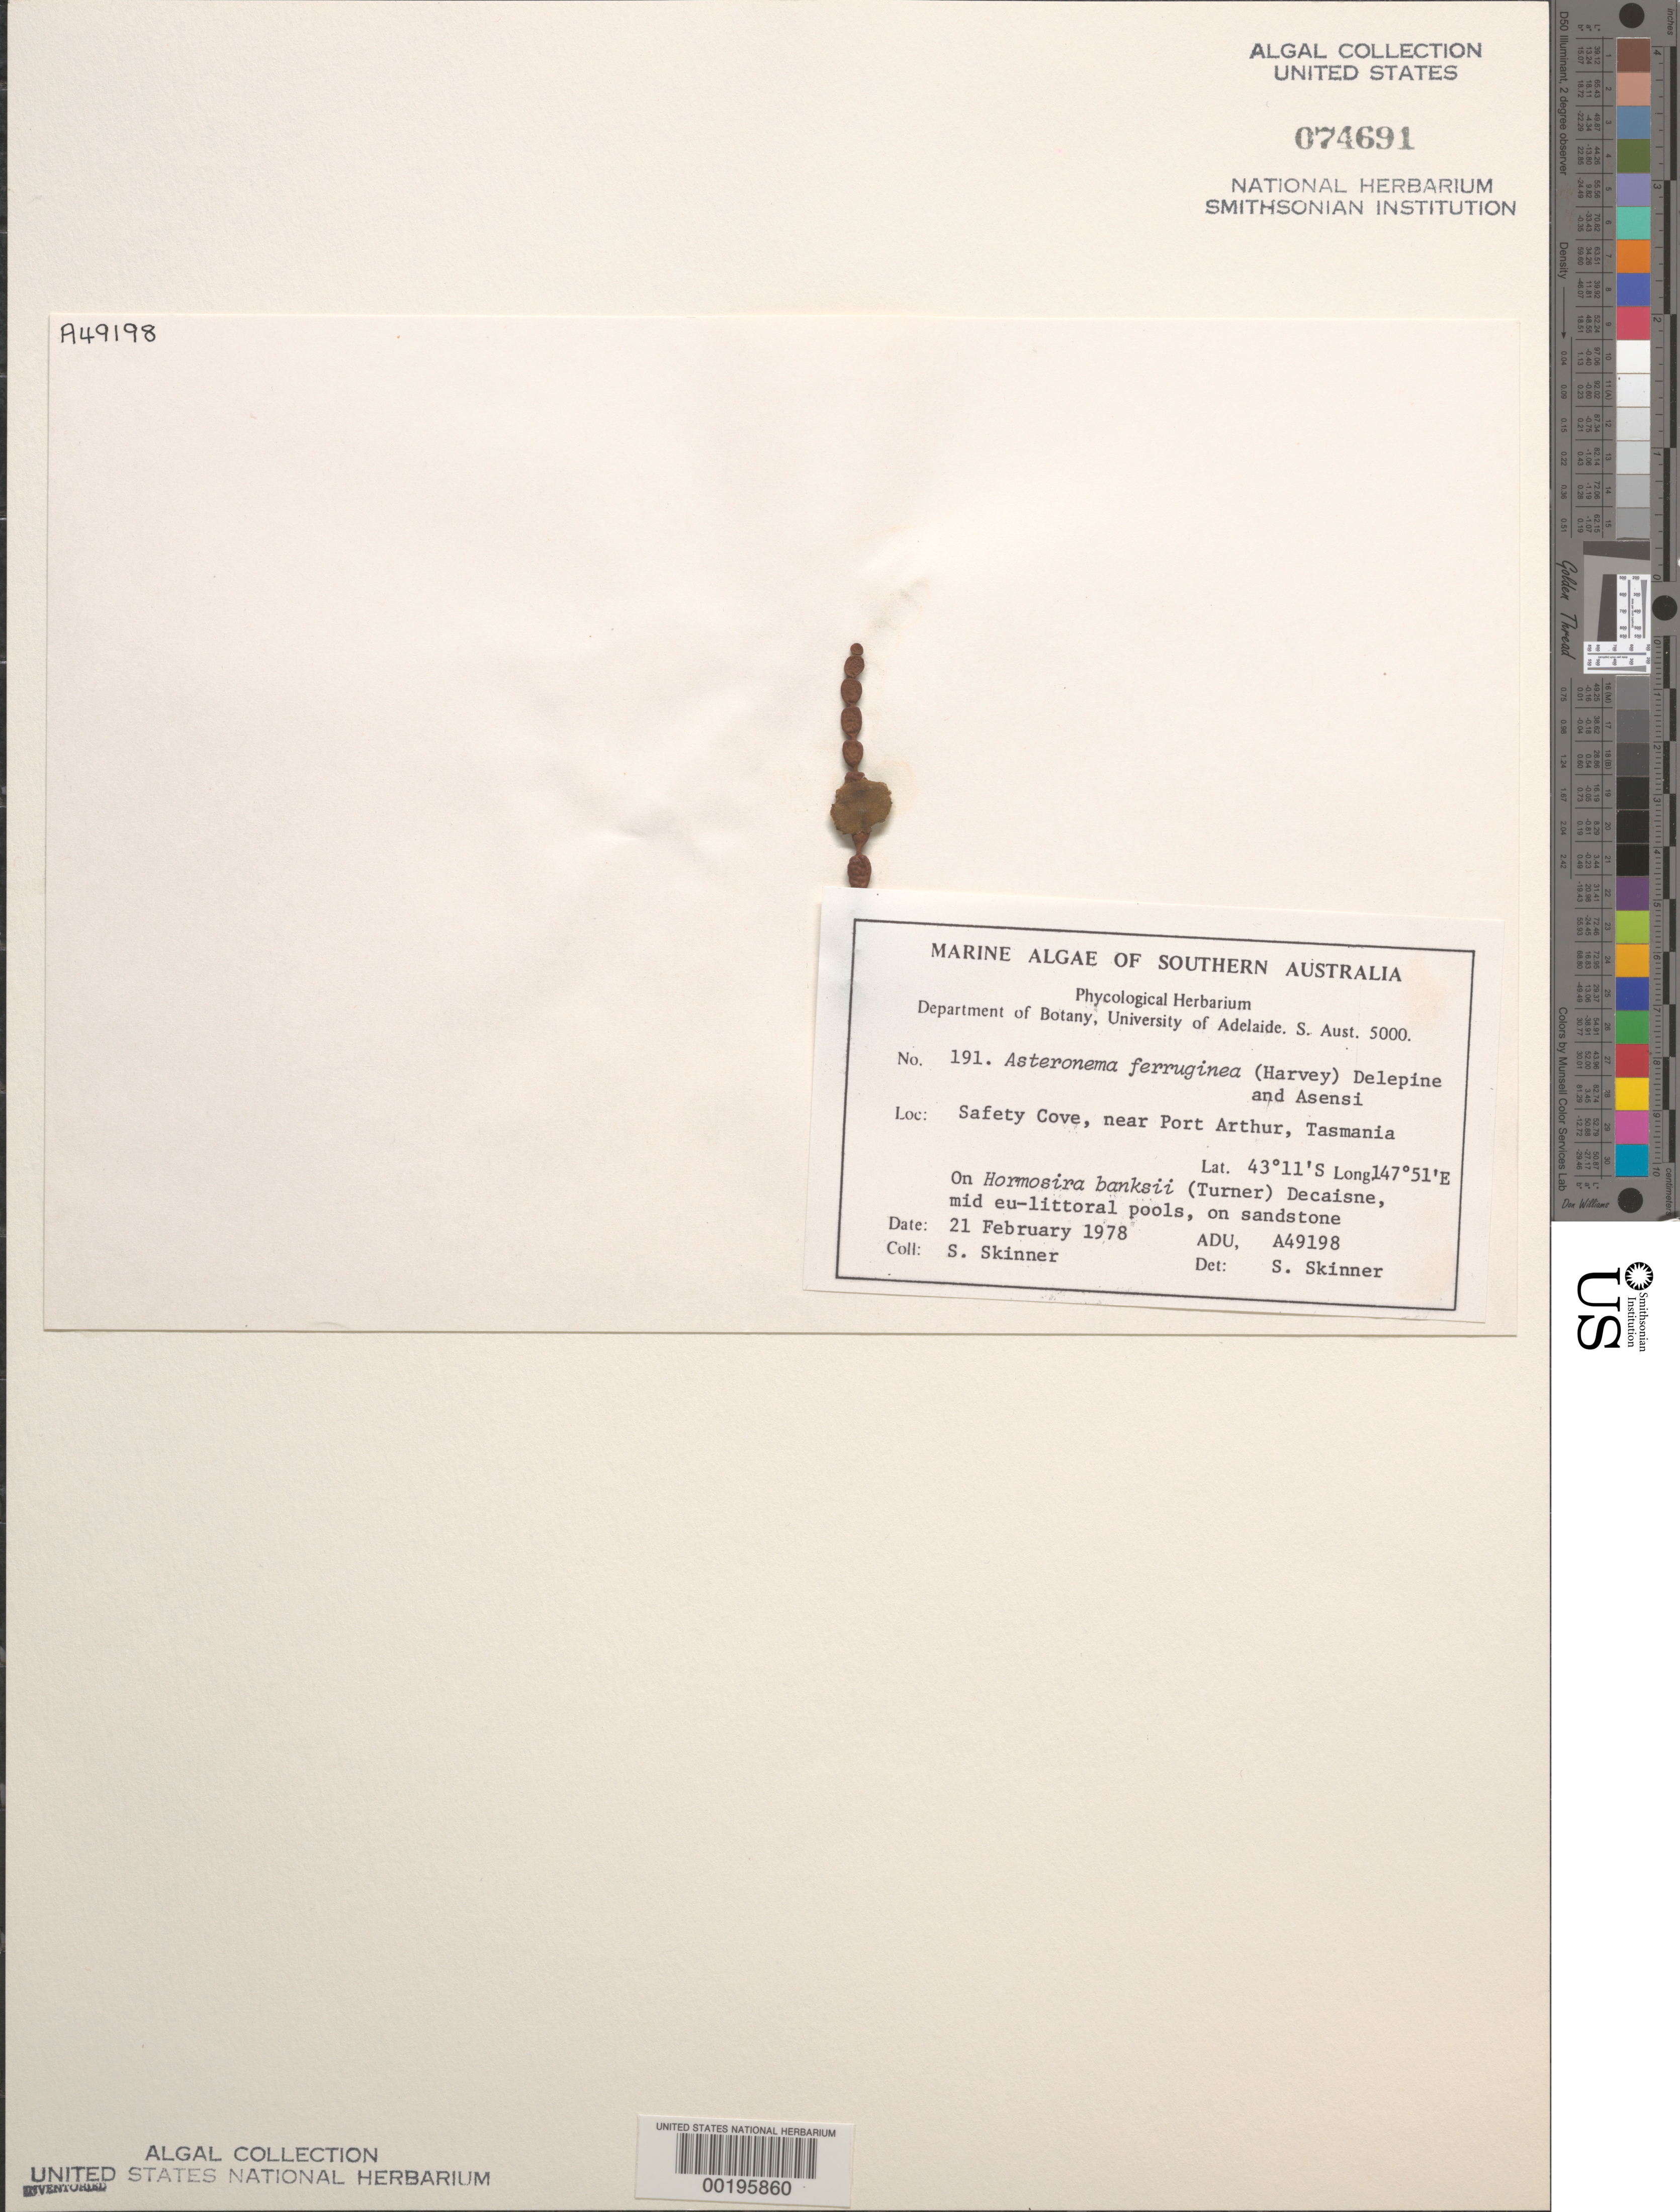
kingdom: Chromista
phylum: Ochrophyta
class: Phaeophyceae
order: Scytothamnales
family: Asteronemataceae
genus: Asteronema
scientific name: Asteronema ferruginea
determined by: Skinner, S.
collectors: S. Skinner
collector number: ADU A49198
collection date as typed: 21 Feb 1978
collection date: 1978-02-21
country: Australia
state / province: Tasmania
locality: Safety cove, near port arthur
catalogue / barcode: US 74691